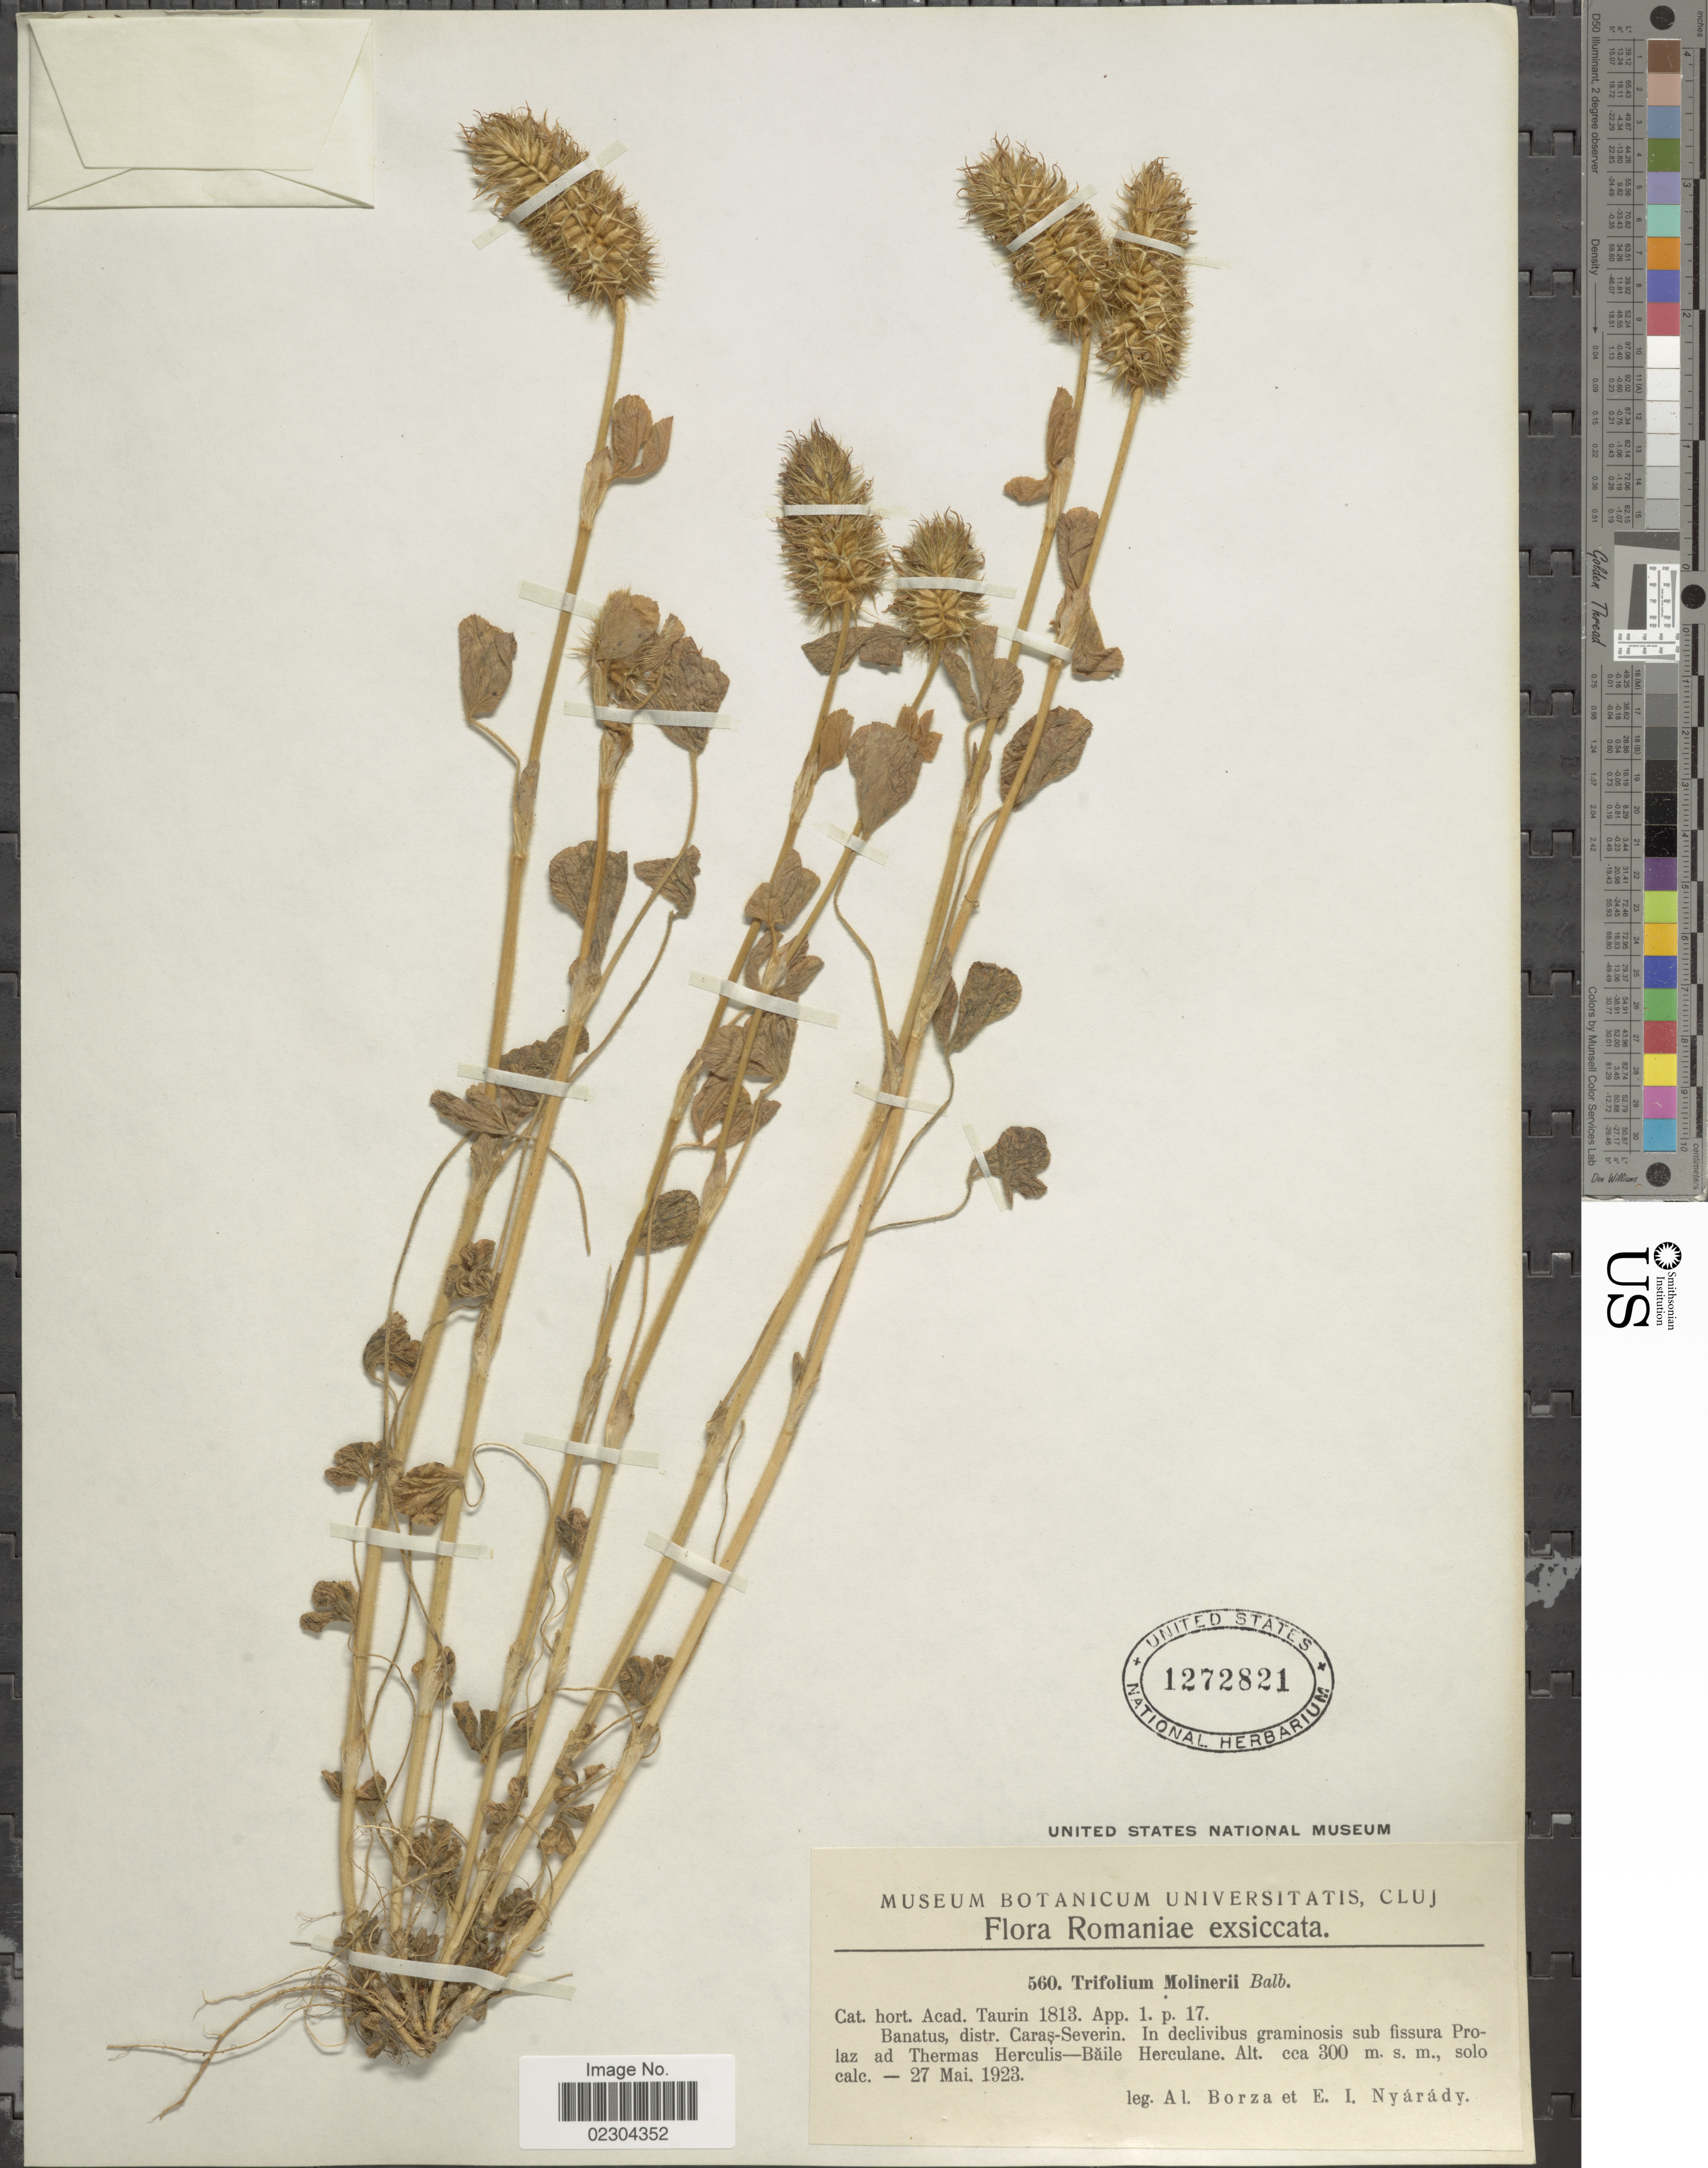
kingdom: Plantae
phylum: Tracheophyta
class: Magnoliopsida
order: Fabales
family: Fabaceae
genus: Trifolium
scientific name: Trifolium molinerii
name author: Hornem.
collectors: A. Borza & E. Nyárády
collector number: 560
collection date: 1923-05-27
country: Romania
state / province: Caras-Severin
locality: Banatus, sub fissura Prolaz ad Thermas Herculis-Baile Herculane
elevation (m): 300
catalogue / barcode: US 1272821